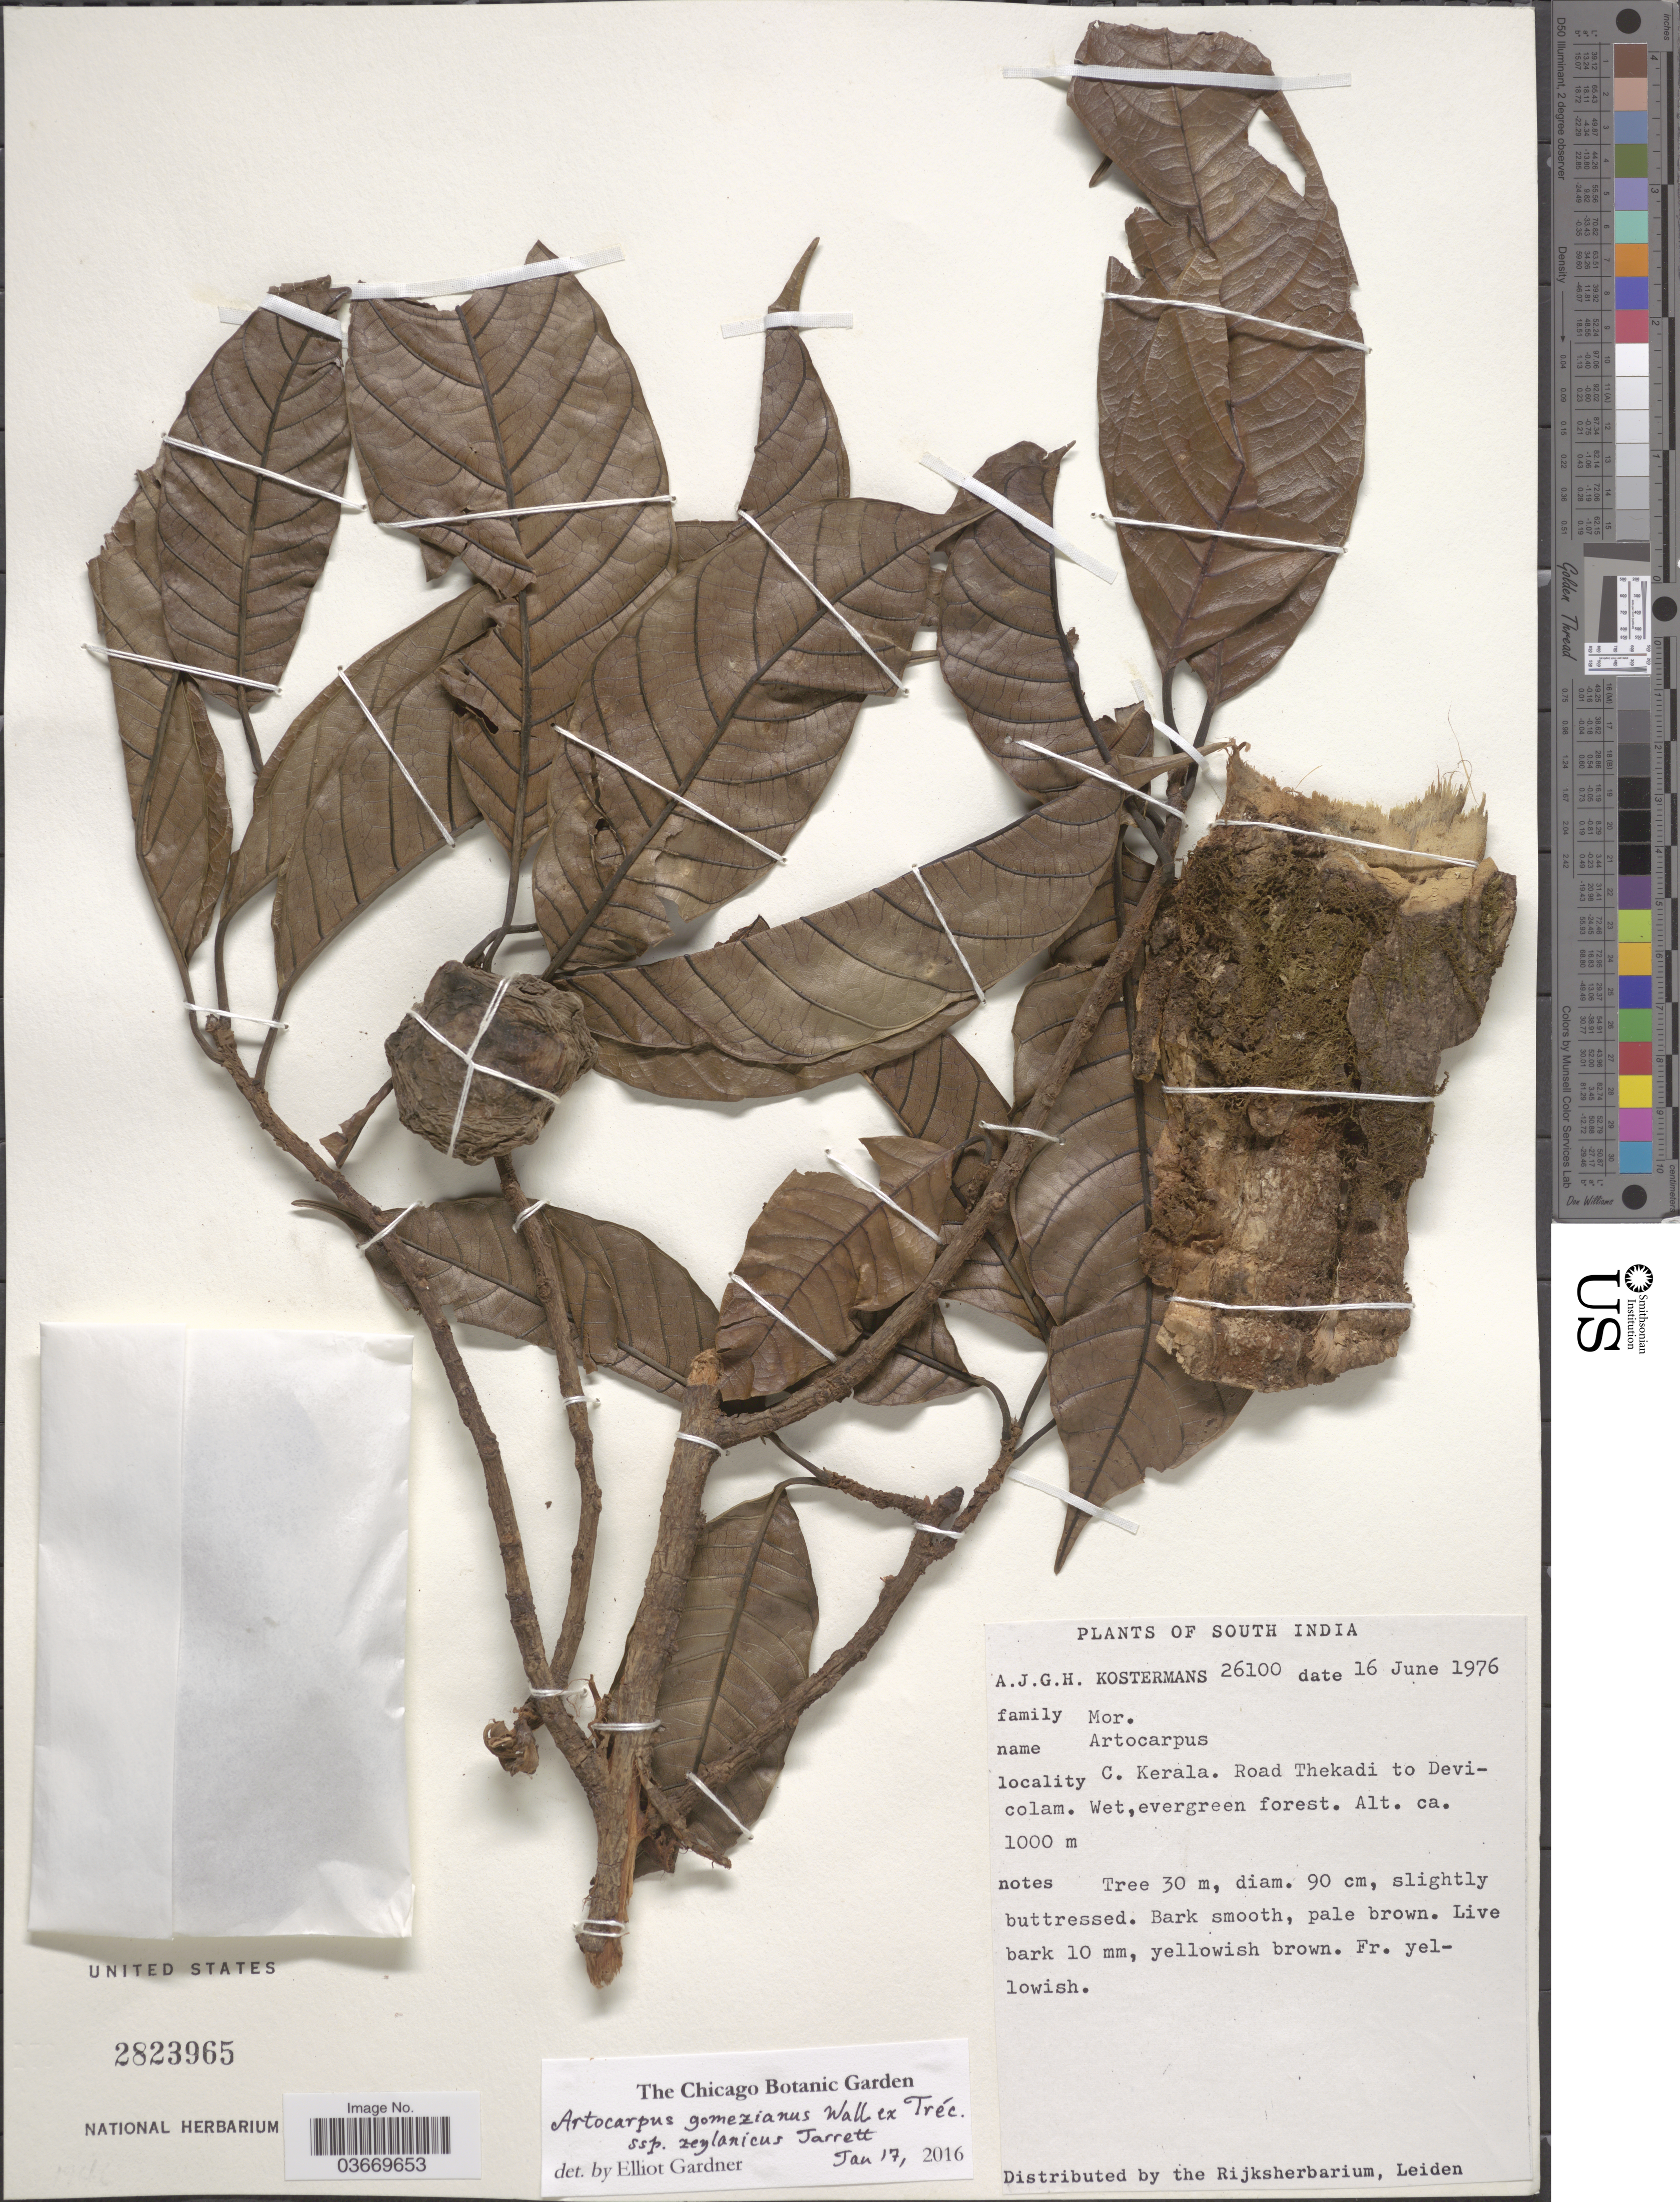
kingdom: Plantae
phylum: Tracheophyta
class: Magnoliopsida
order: Rosales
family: Moraceae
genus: Artocarpus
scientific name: Artocarpus gomezianus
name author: Wall. ex Trécul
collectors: A. J. G. Kostermans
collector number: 26100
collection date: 1976-06-16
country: India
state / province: Kerala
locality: South India. C. Kerala. Road Thekadi to Devicolam. Wet, evergreen forest.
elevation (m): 1000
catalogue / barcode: US 2823965